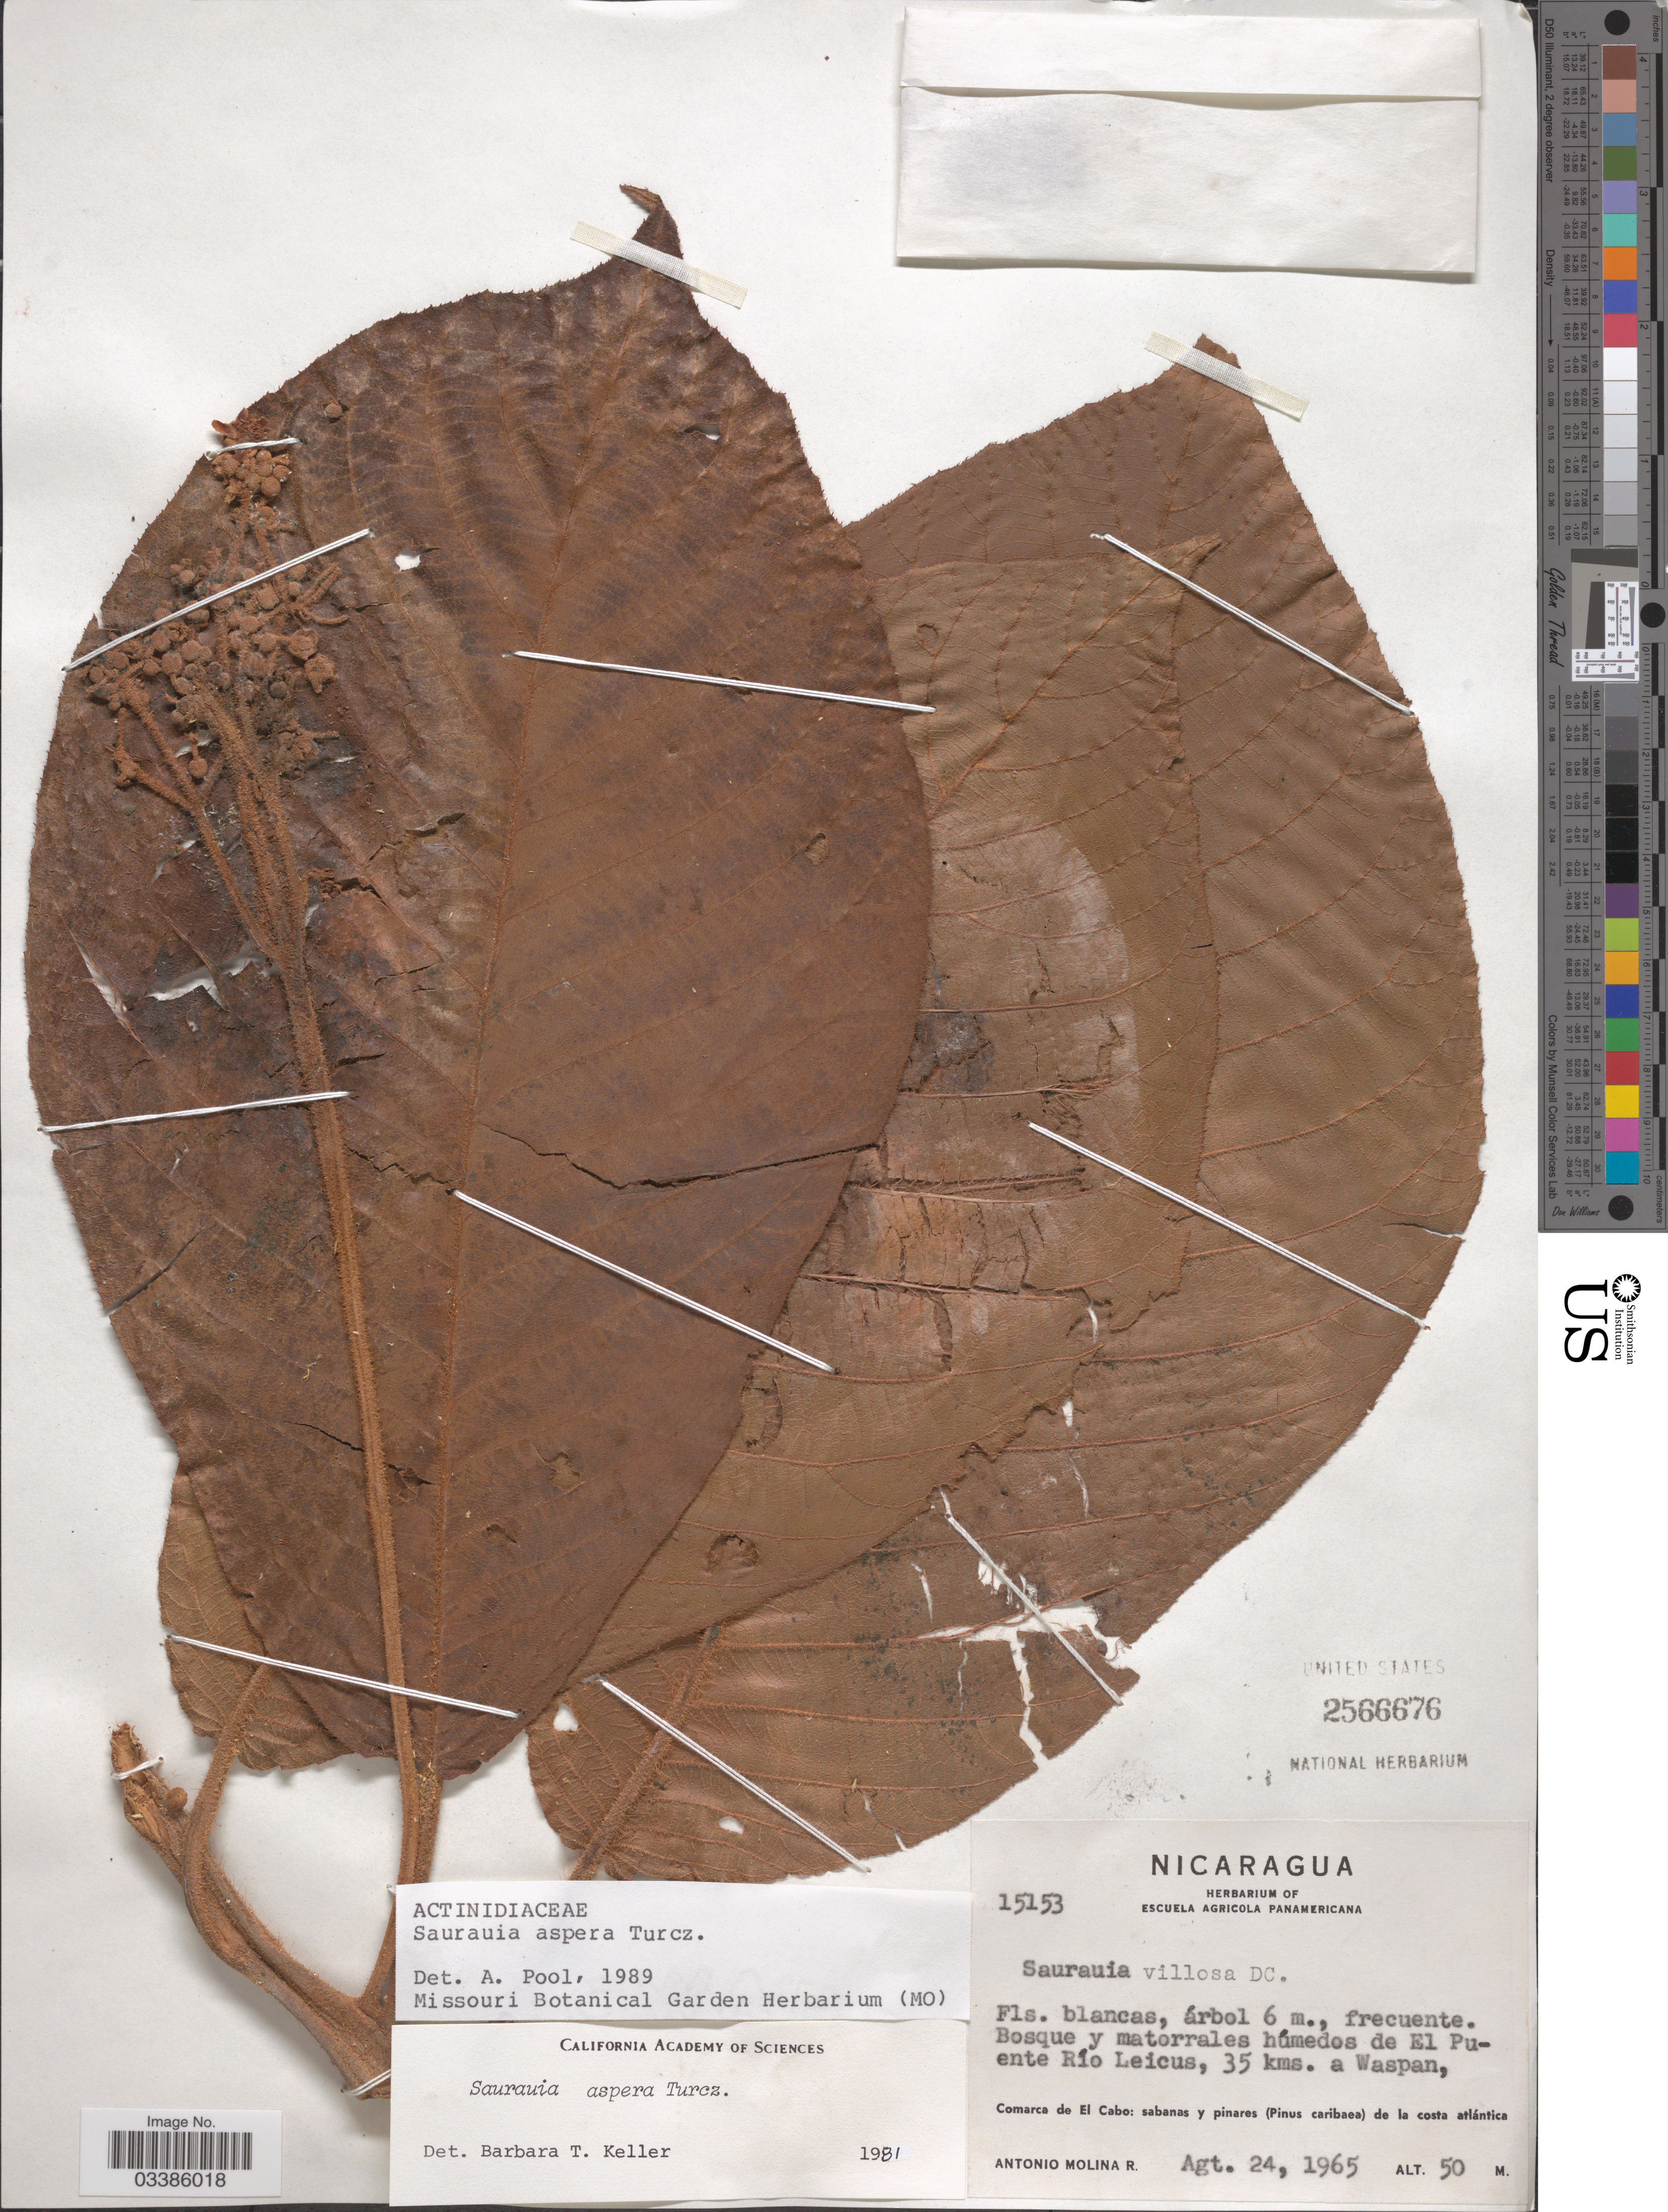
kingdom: Plantae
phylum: Tracheophyta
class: Magnoliopsida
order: Ericales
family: Actinidiaceae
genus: Saurauia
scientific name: Saurauia aspera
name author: Turcz.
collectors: A. Molina R.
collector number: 15153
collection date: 1965-08-24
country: Nicaragua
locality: Bosque y matorrales húmedos de El Puente Río Leicus, 35 kms. a Waspan, Comarca de El Cabo: sabanas y pinares (Pinus caribaea) de la costa atlántica.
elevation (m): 50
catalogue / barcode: US 2566676